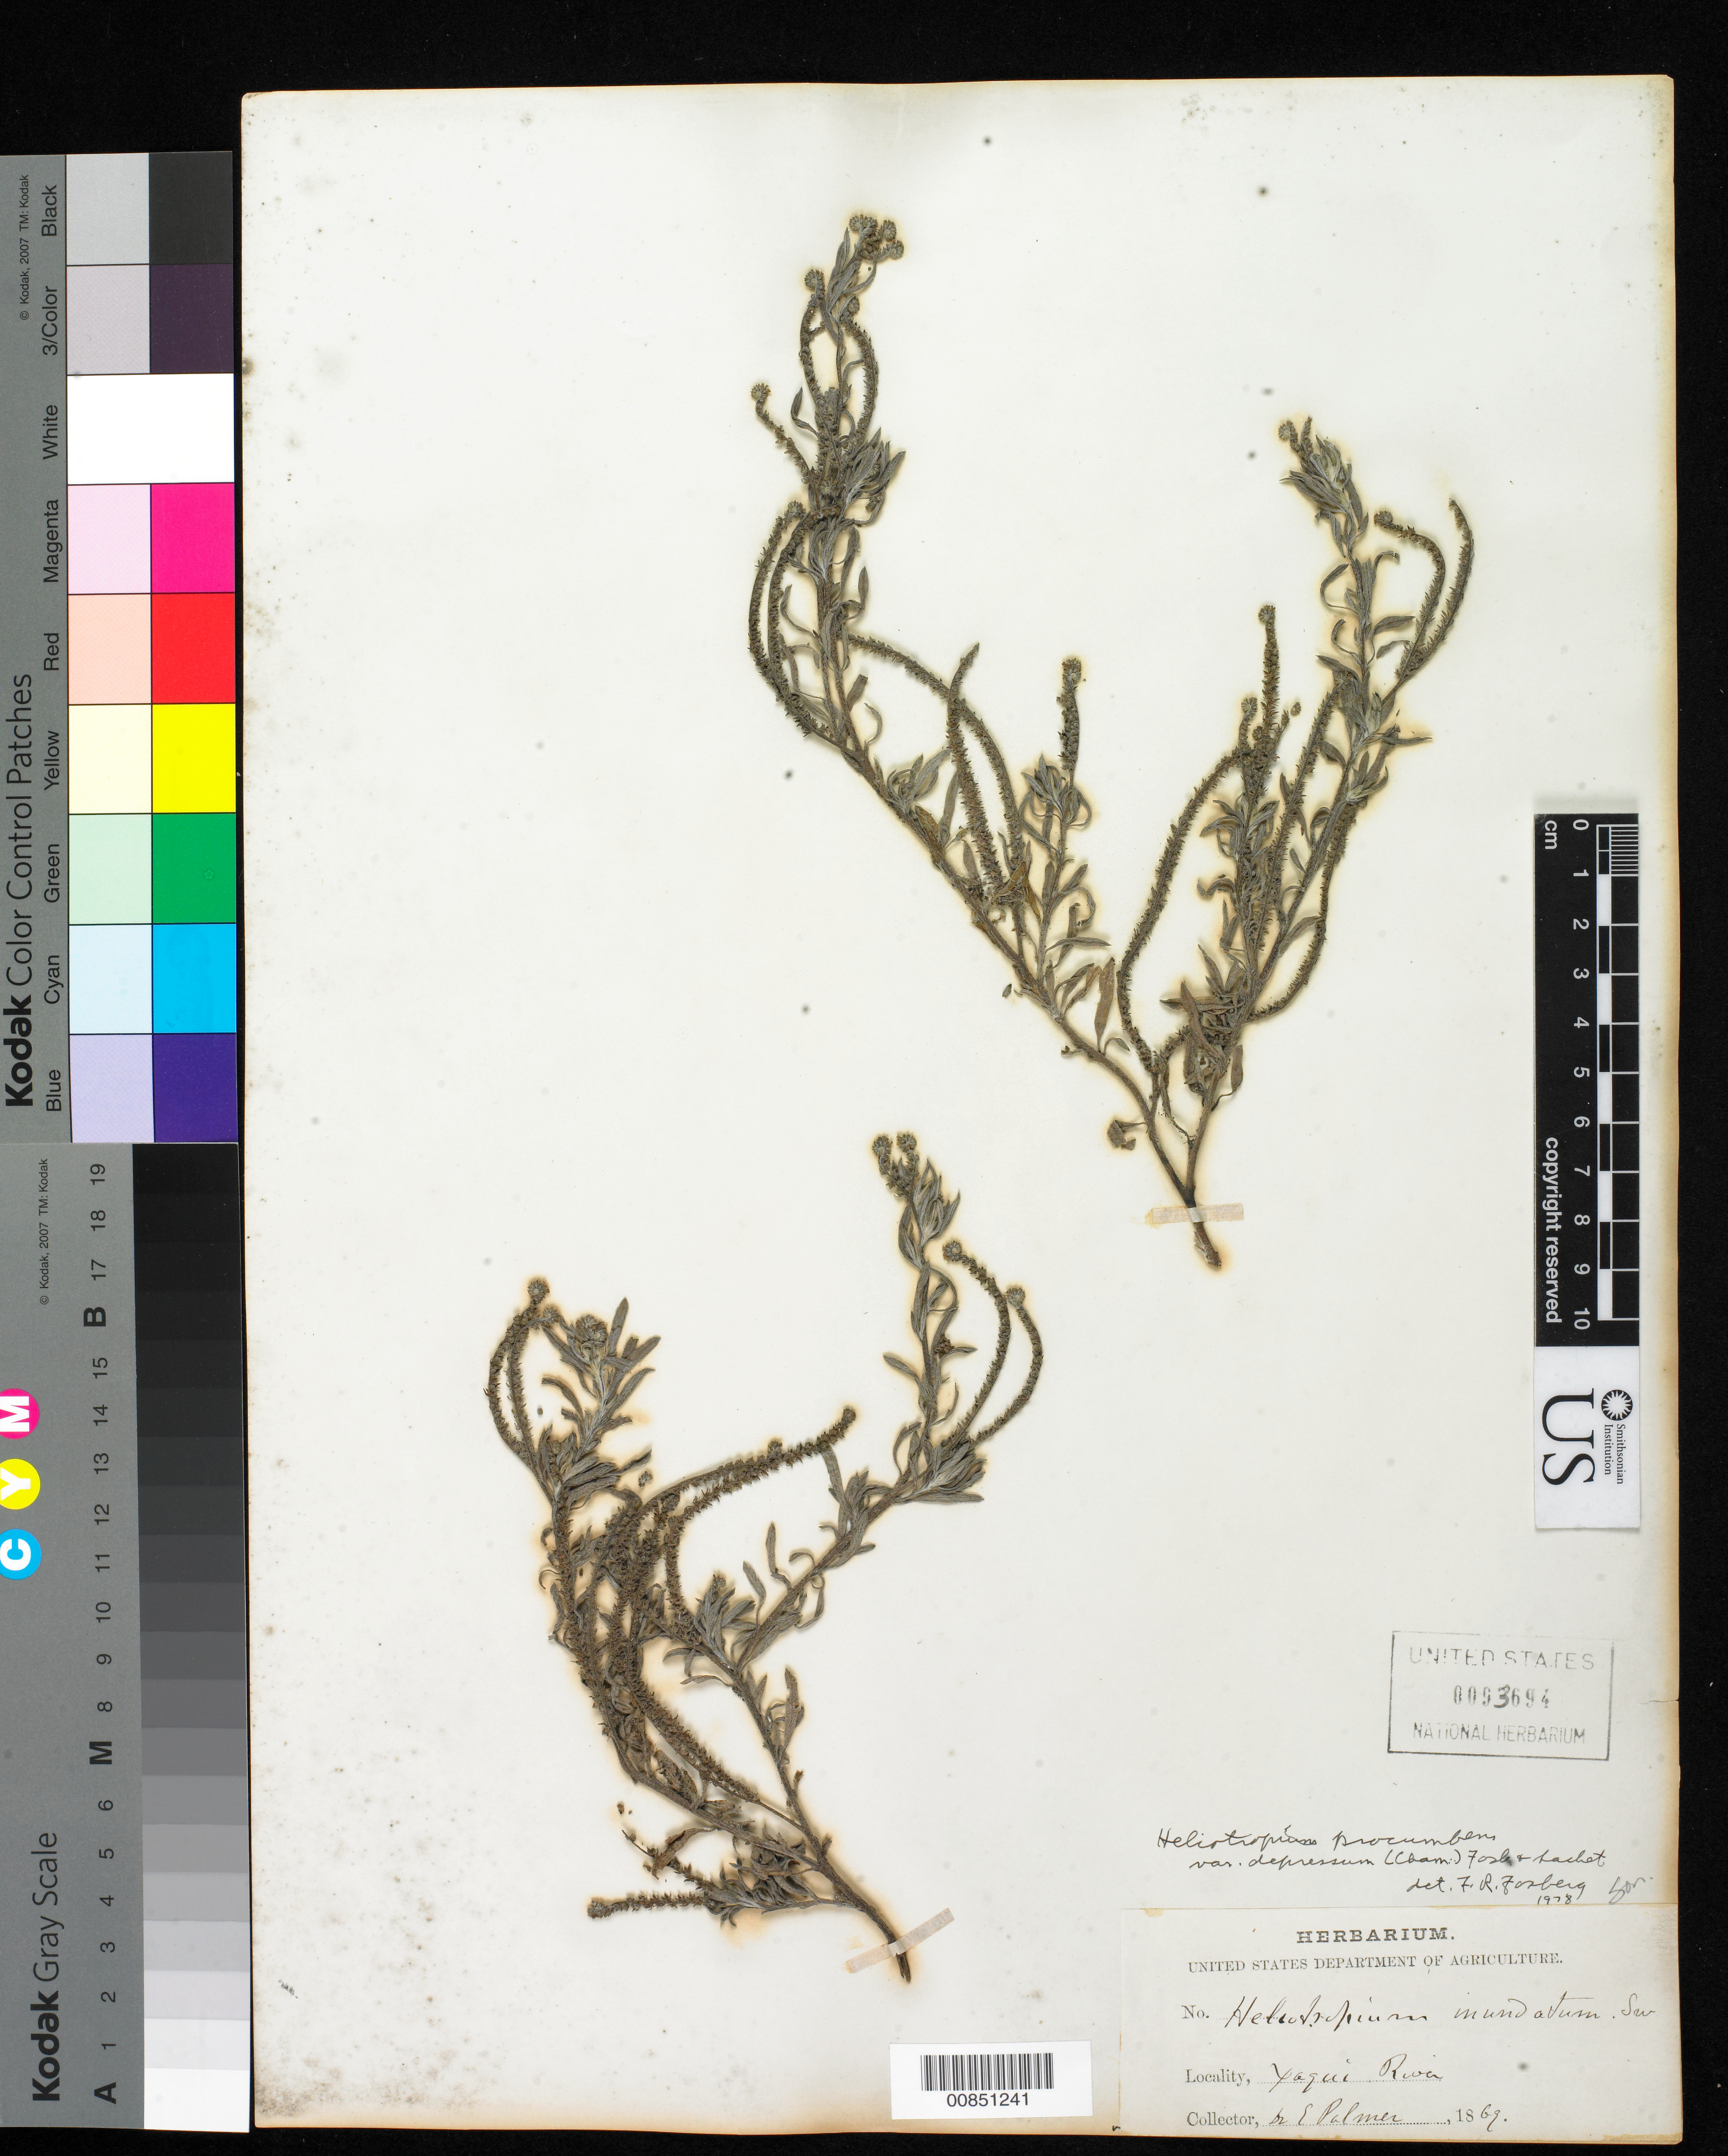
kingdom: Plantae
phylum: Tracheophyta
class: Magnoliopsida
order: Boraginales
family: Heliotropiaceae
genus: Euploca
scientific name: Euploca procumbens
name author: (Mill.) Diane & Hilger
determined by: Feuillet, C.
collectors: E. Palmer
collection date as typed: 1869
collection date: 1869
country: Mexico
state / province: Sonora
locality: Yaqui River, Sonora.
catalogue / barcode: US 93694